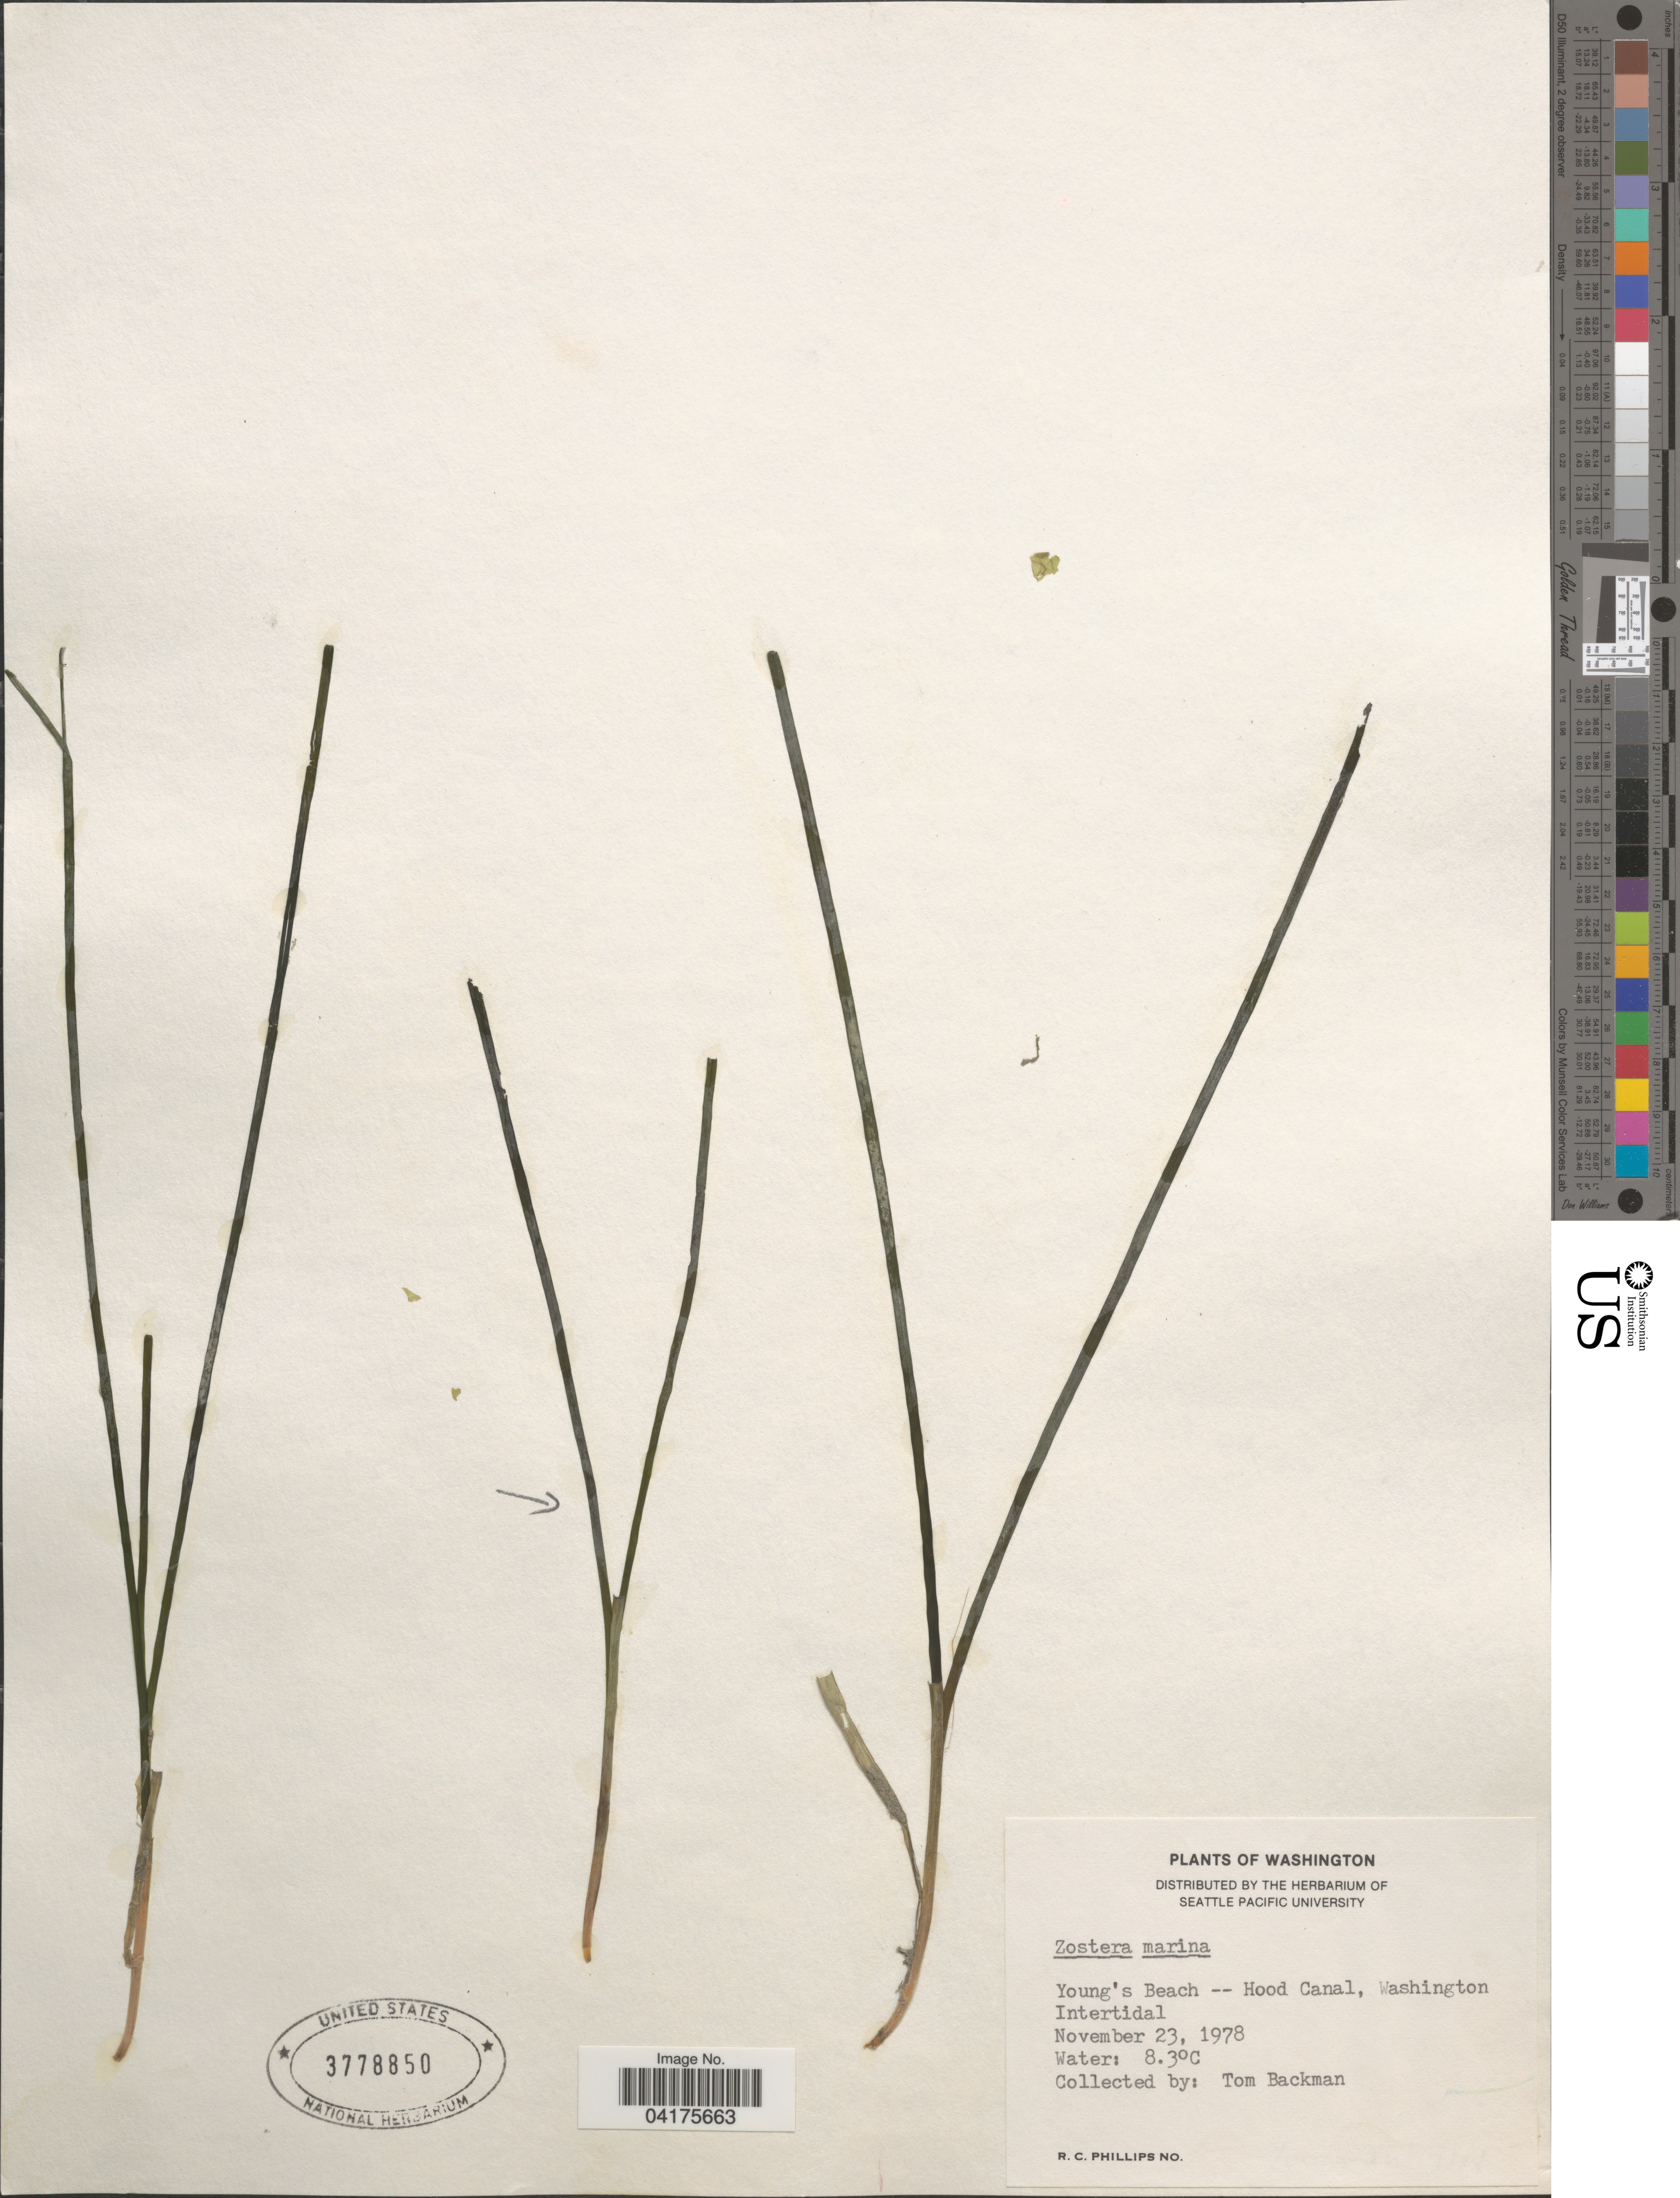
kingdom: Plantae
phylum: Tracheophyta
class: Liliopsida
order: Alismatales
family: Zosteraceae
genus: Zostera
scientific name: Zostera marina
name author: L.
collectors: T. Backman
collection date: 1978-11-23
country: United States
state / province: Washington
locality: Young's Beach -- Hood Canal.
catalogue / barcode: US 3778850